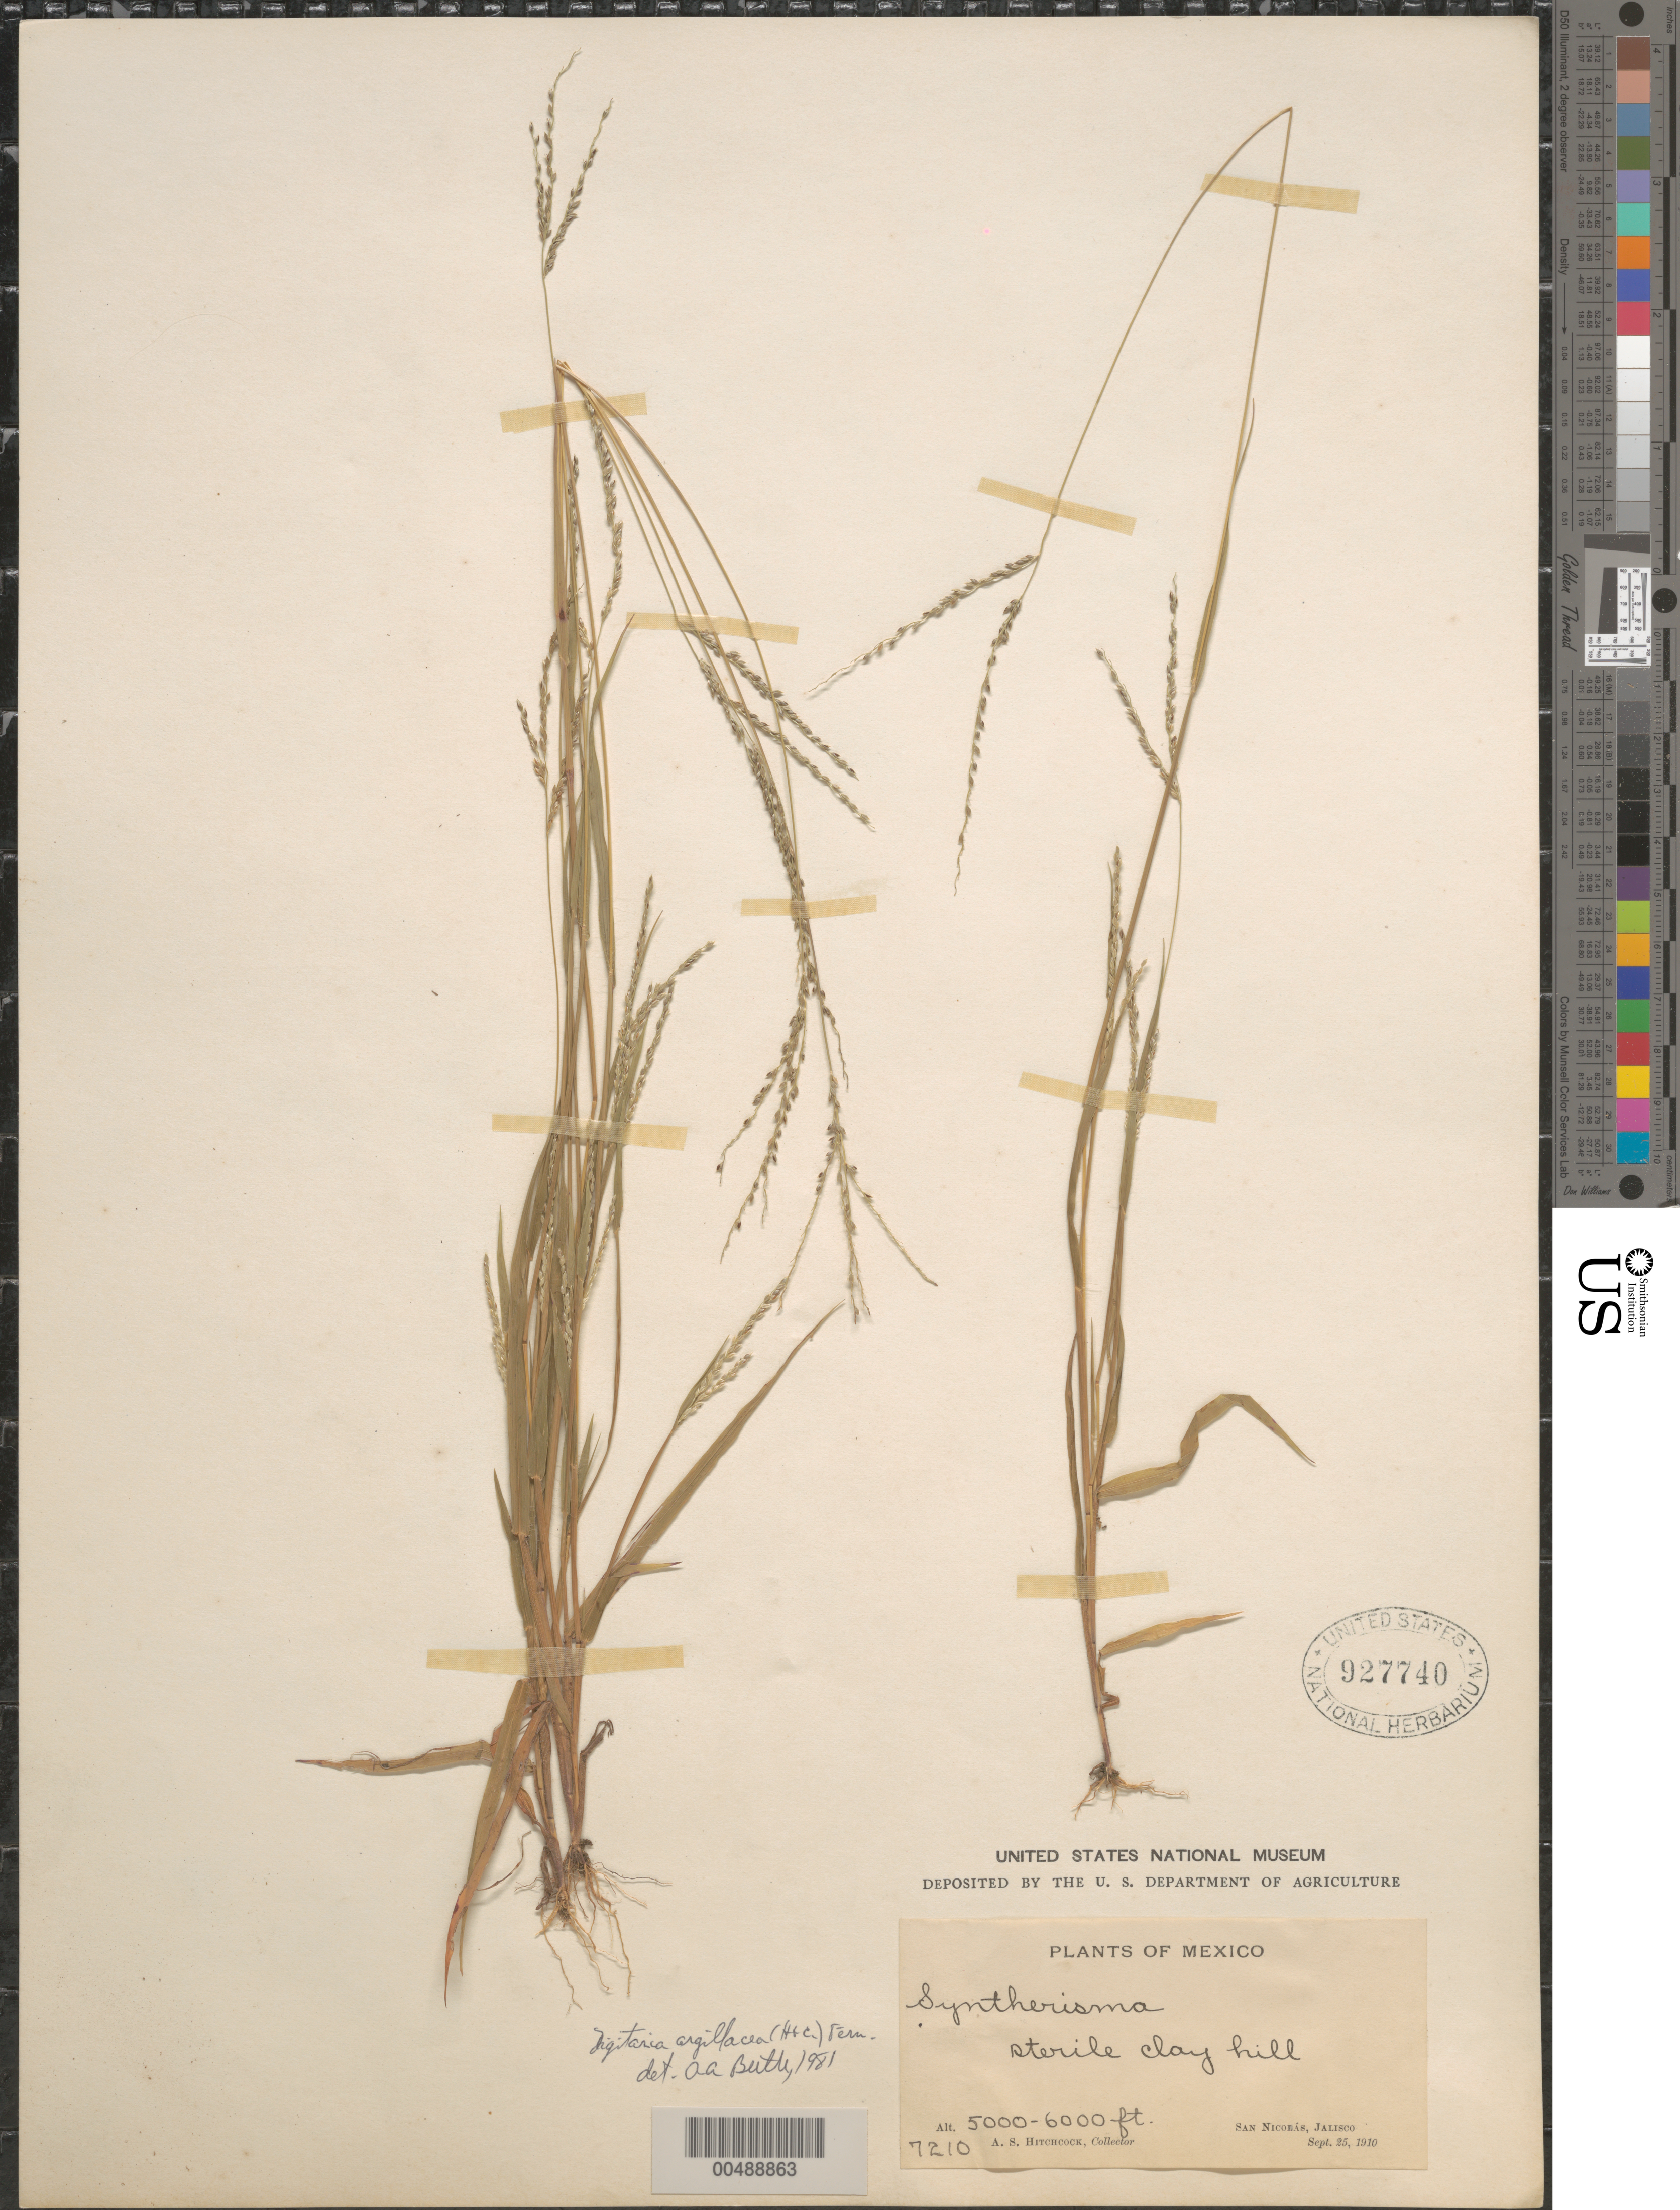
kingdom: Plantae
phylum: Tracheophyta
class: Liliopsida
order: Poales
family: Poaceae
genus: Digitaria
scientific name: Digitaria argillacea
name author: (Hitchc. & Chase) Fernald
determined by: Beetle, Alan A.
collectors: A. S. Hitchcock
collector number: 7210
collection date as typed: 25 Sep 1910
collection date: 1910-09-25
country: Mexico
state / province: Jalisco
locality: San Nicolás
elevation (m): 1524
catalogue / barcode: US 927740